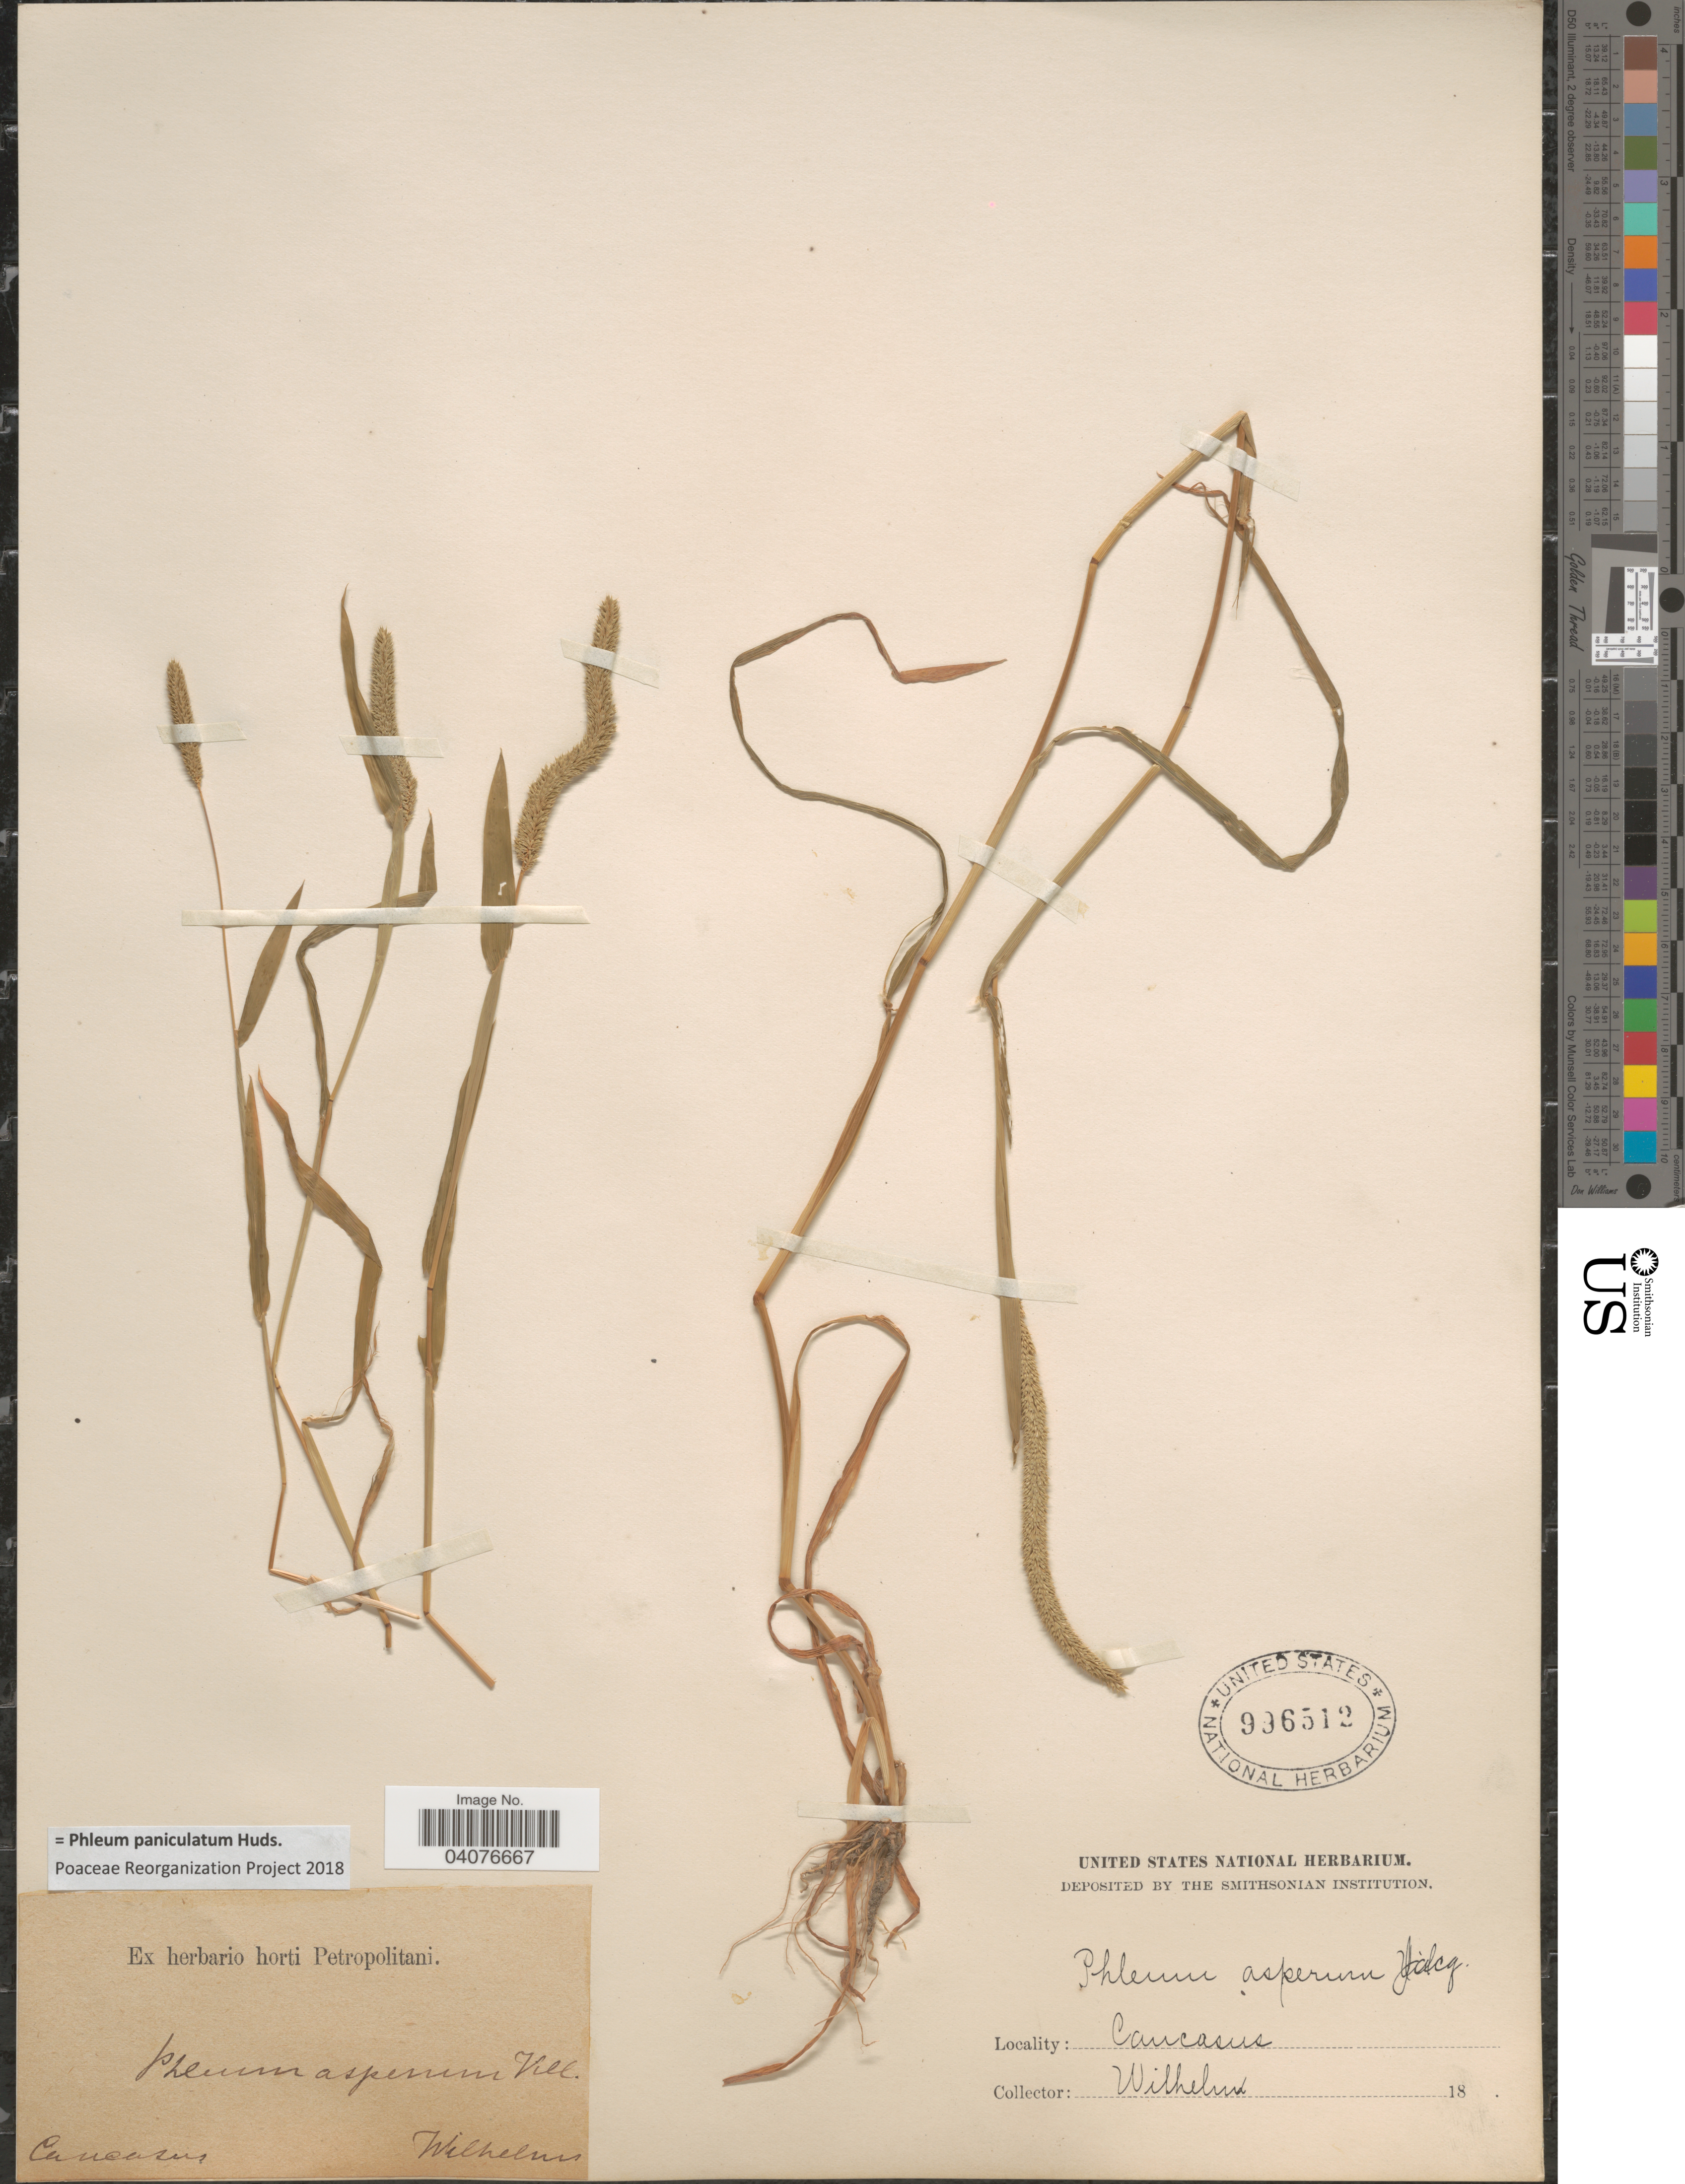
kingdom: Plantae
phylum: Tracheophyta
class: Liliopsida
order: Poales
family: Poaceae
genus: Phleum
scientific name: Phleum paniculatum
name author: Huds.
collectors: C. Wilhelms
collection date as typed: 18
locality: Caucasus.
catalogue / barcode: US 996512